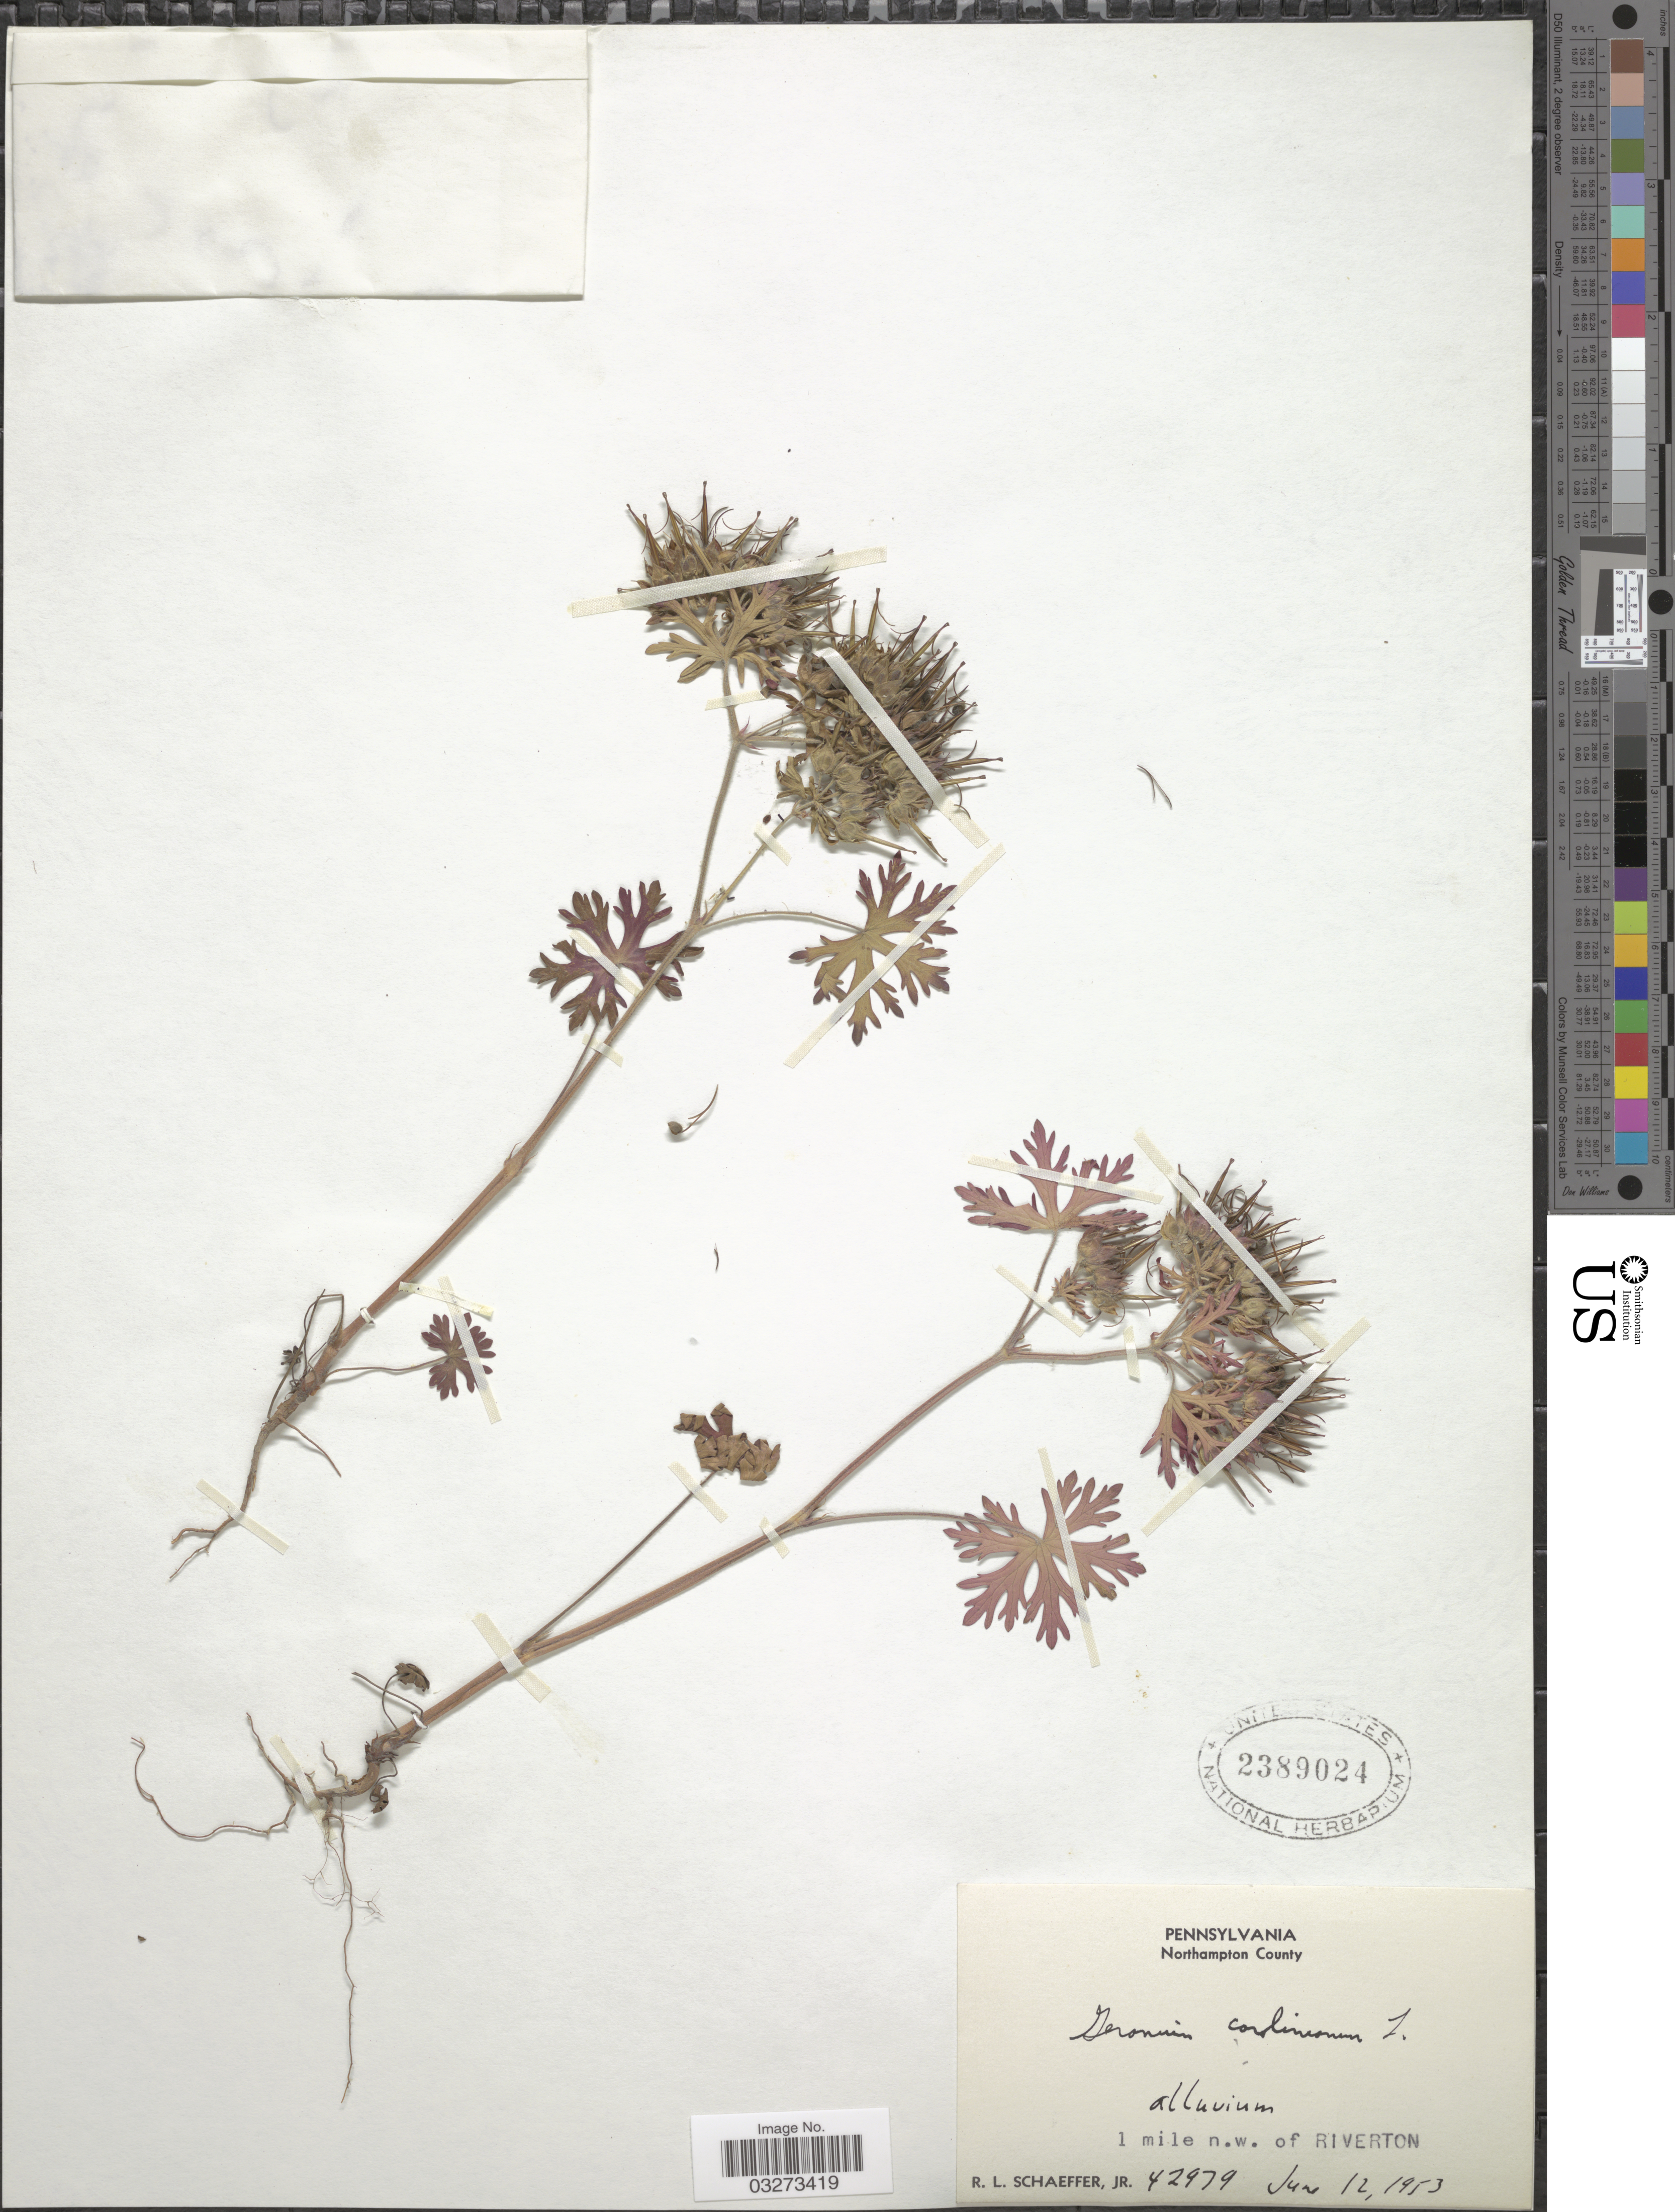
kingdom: Plantae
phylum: Tracheophyta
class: Magnoliopsida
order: Geraniales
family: Geraniaceae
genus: Geranium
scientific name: Geranium carolinianum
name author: L.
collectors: R. L. Schaeffer Jr.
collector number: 42979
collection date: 1953-06-12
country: United States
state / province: Pennsylvania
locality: Northampton County, 1 mile n.w. of Riverton.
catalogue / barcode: US 2389024